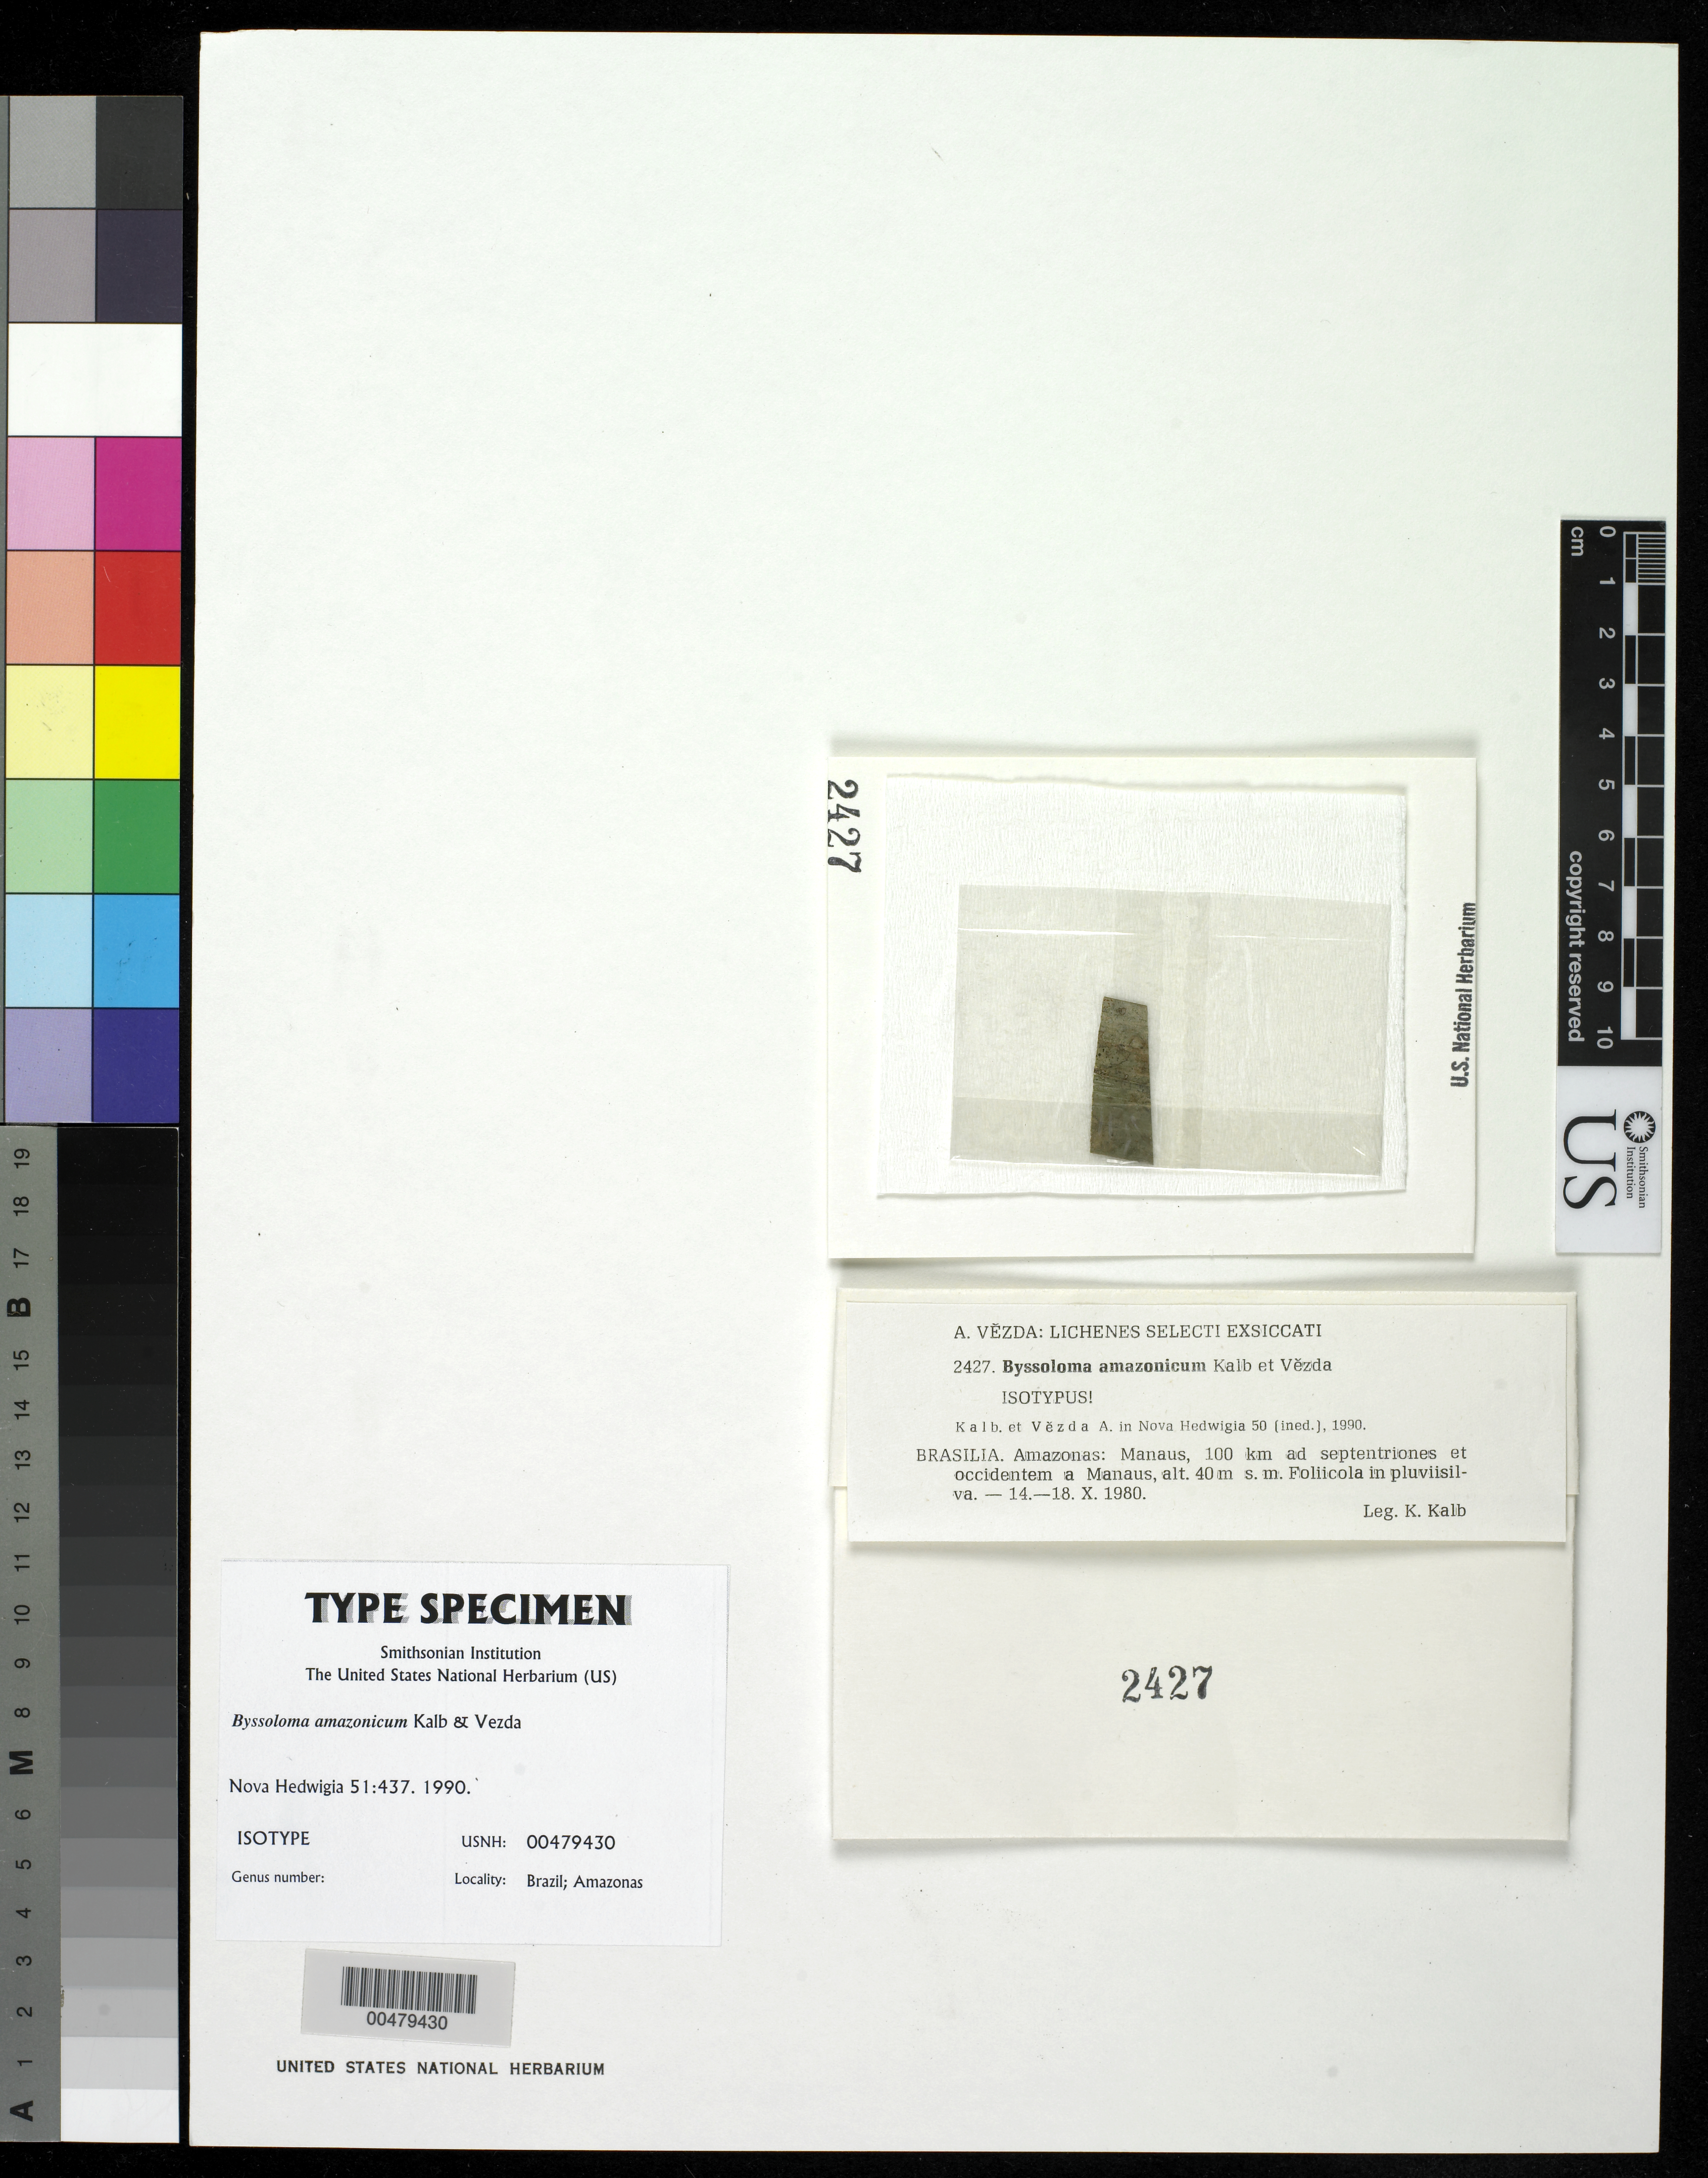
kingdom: Fungi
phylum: Ascomycota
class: Lecanoromycetes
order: Lecanorales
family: Byssolomataceae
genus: Byssoloma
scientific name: Byssoloma amazonicum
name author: Kalb & Vezda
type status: Possible Isotype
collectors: K. Kalb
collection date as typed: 14 Oct 1980 to 18 Oct 1980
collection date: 1980-10-14/1980-10-18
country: Brazil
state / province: Amazonas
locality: Manaus, 100 km ad septentriones & occidentem a Manaus. [Manaus, 100 km to the N and W of Manaus.]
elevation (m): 40